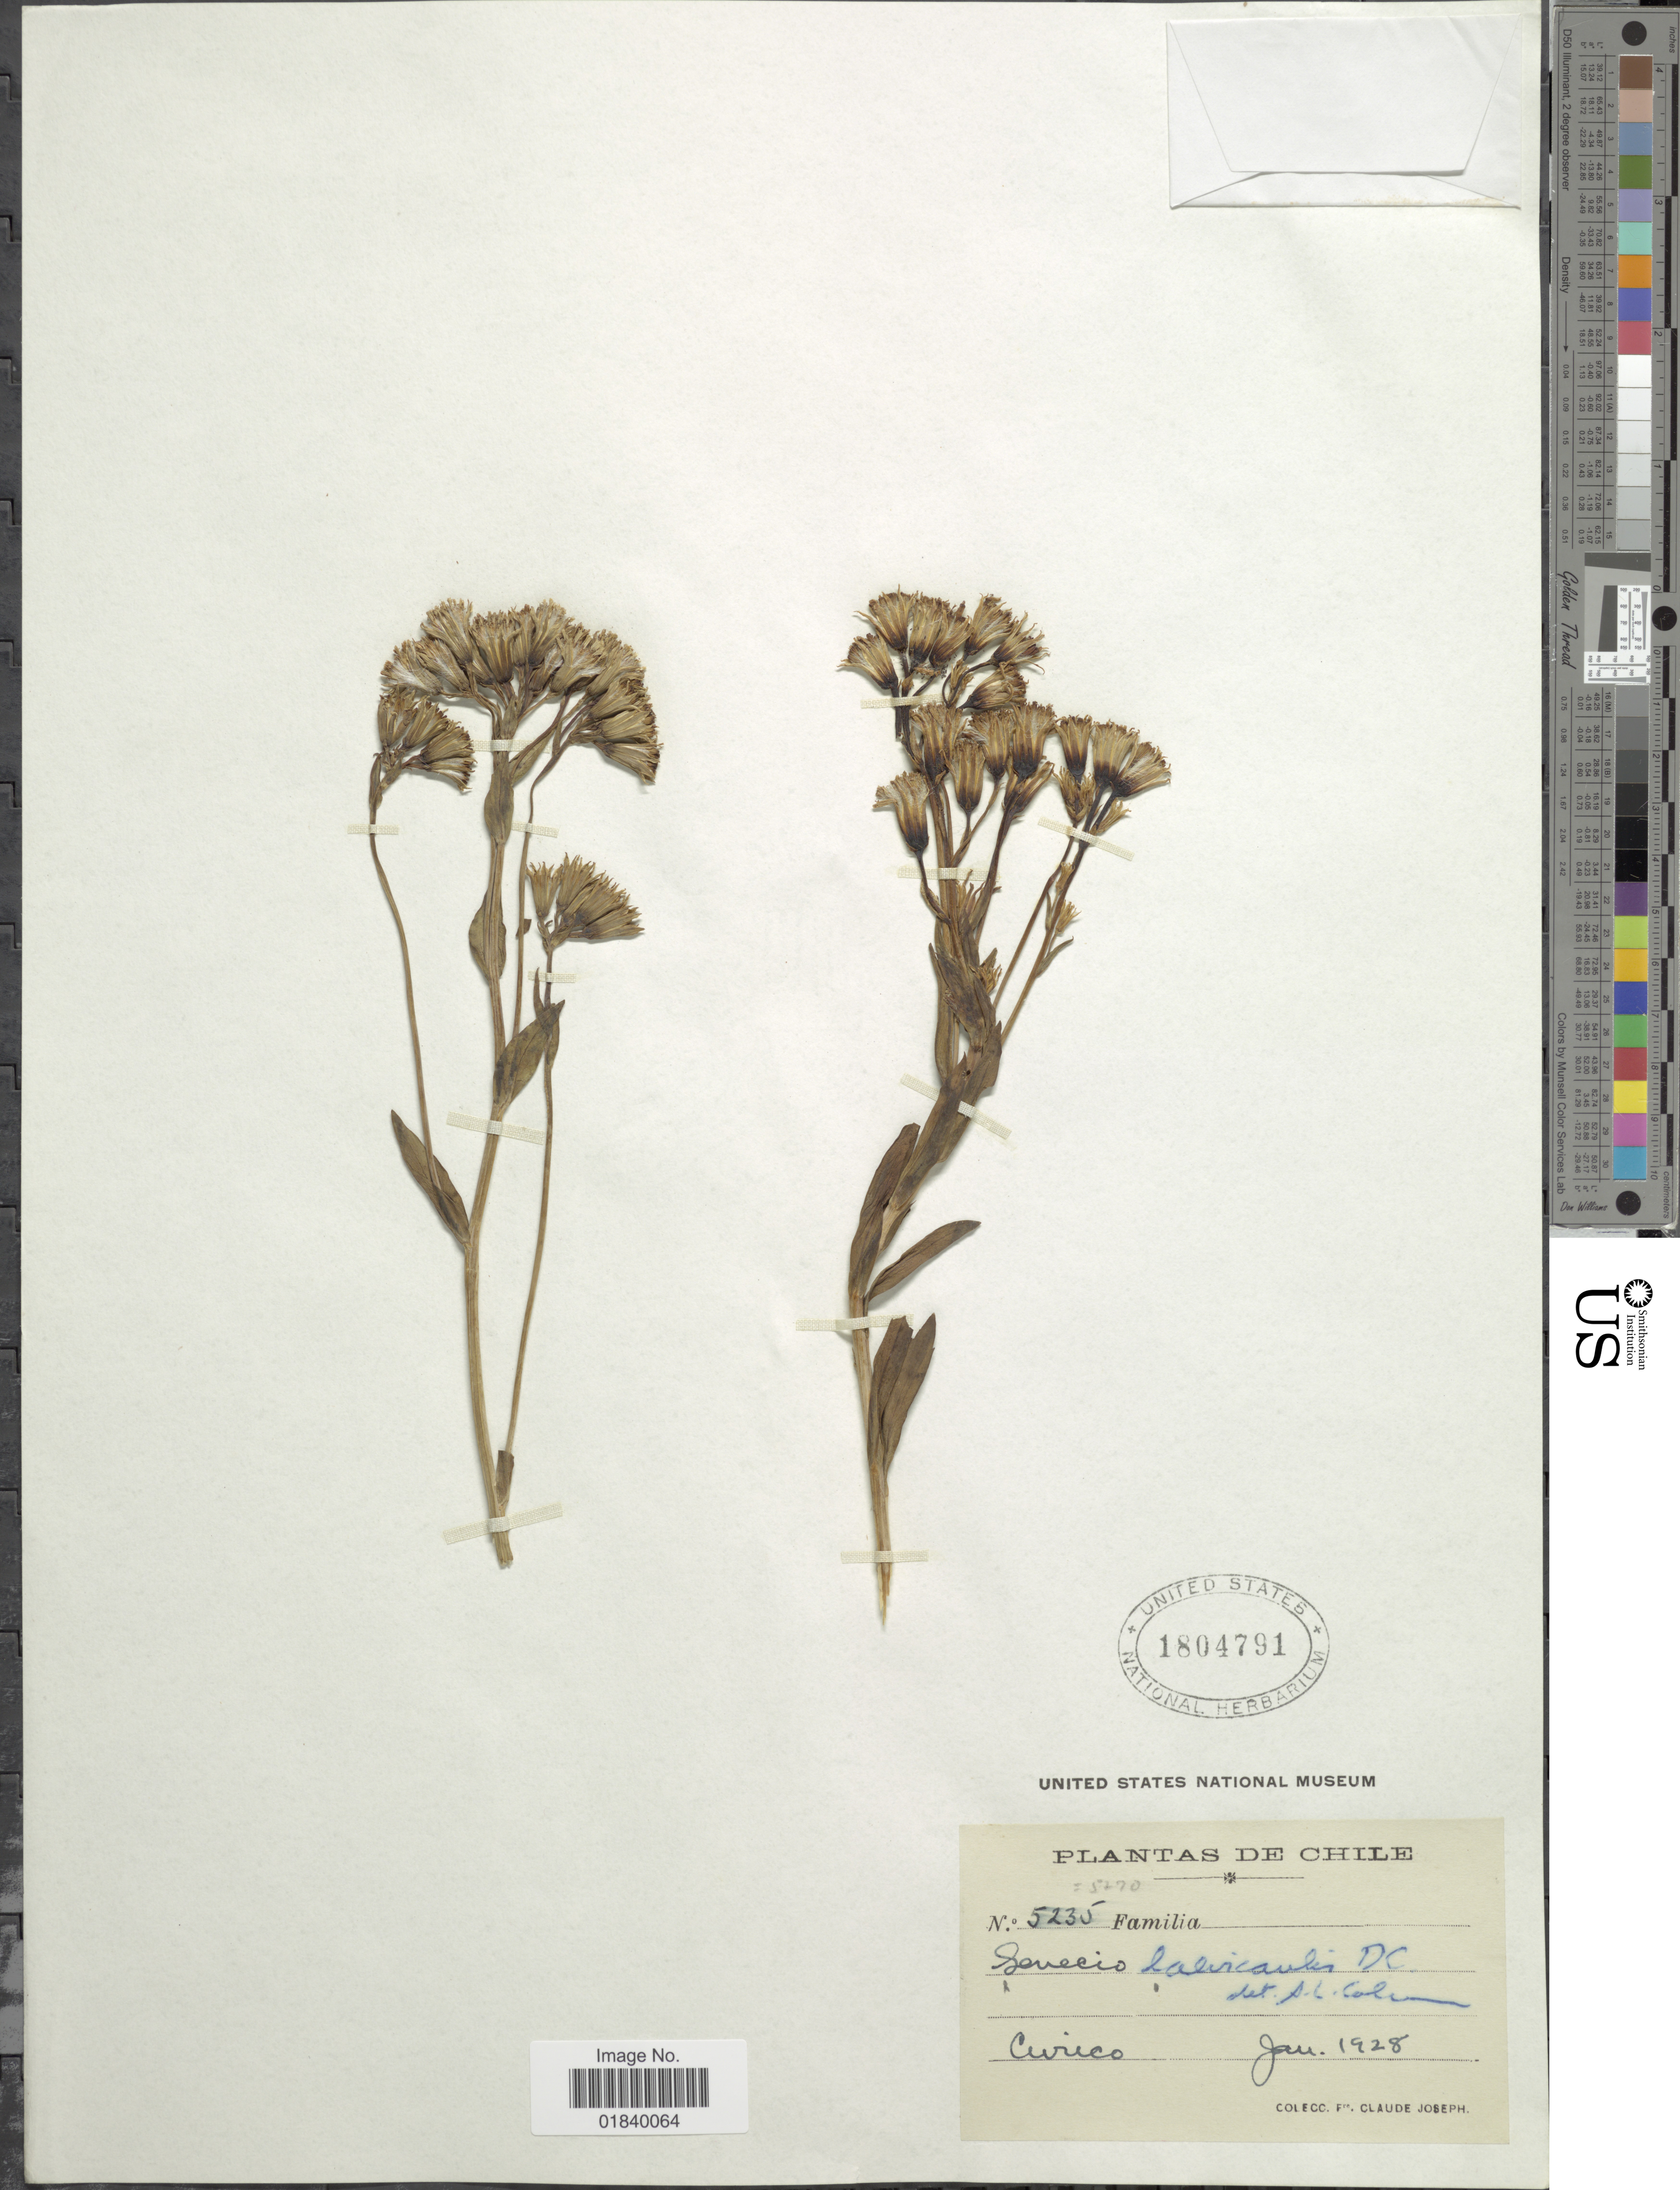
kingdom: Plantae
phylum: Tracheophyta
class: Magnoliopsida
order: Asterales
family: Asteraceae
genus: Senecio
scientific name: Senecio laevicaulis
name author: DC.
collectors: Bro. Claude-Joseph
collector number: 5235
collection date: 1928-01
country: Chile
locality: Curico.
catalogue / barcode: US 1804791